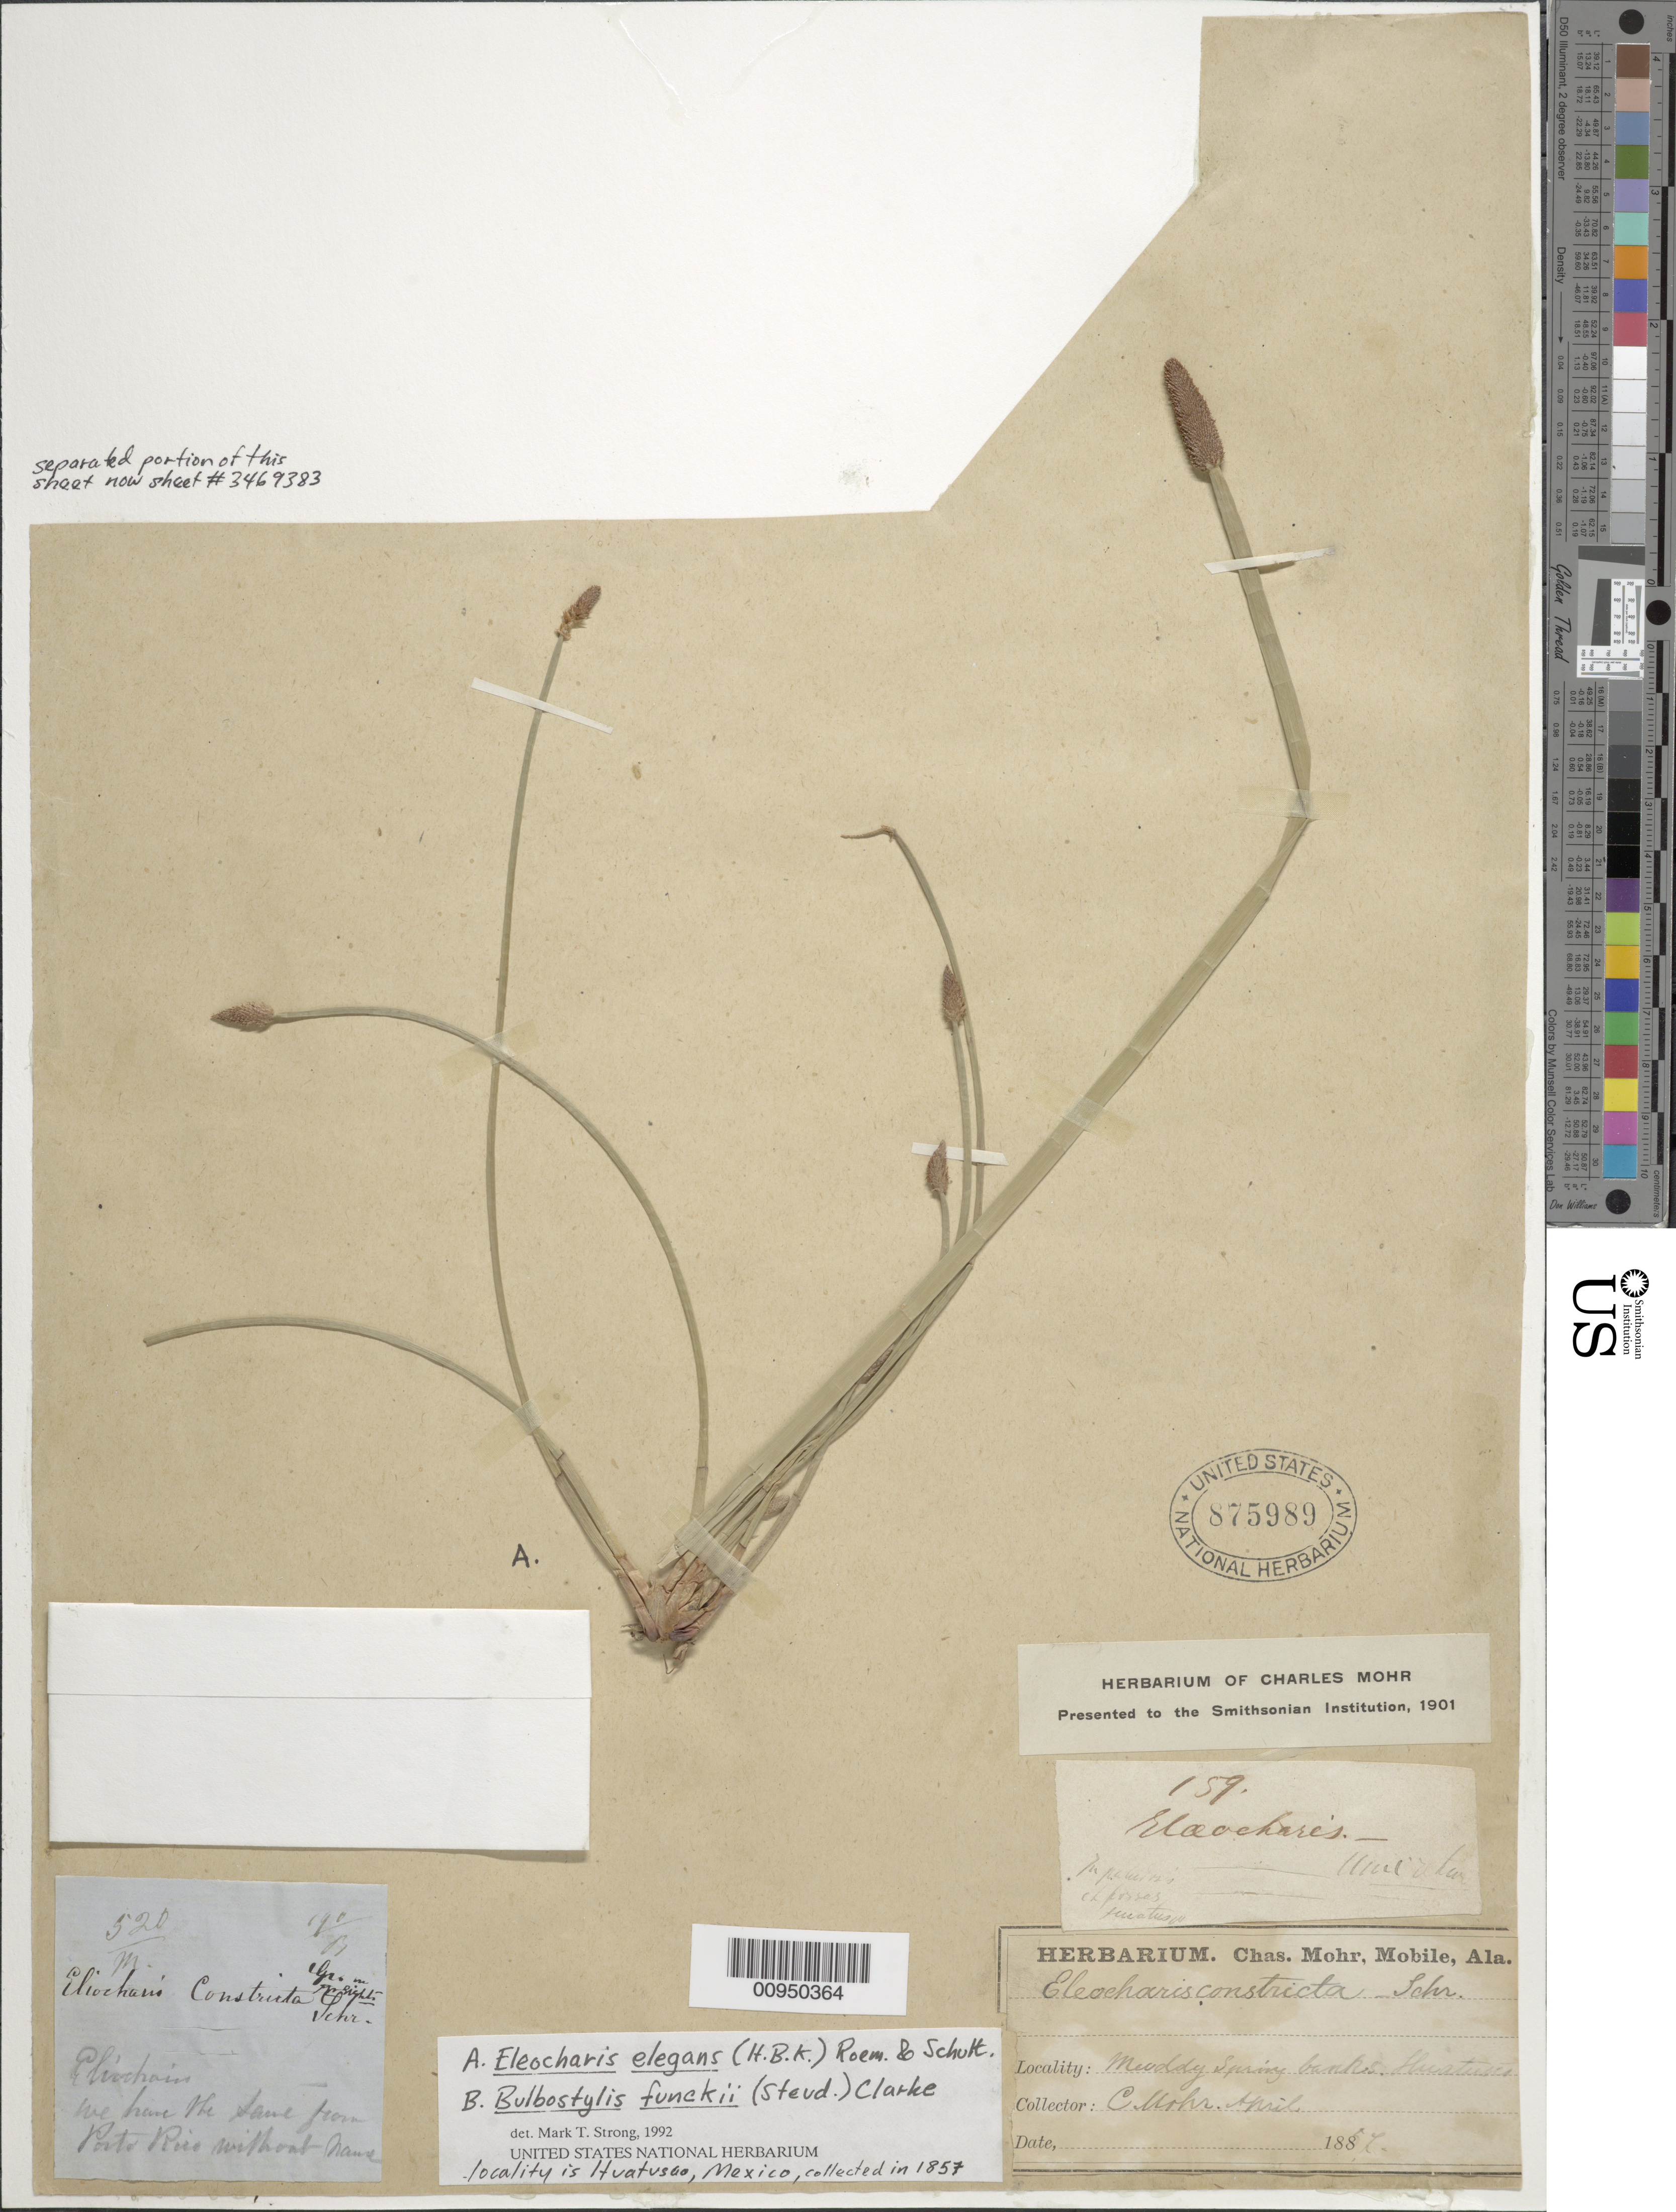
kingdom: Plantae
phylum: Tracheophyta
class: Liliopsida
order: Poales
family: Cyperaceae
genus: Eleocharis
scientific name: Eleocharis elegans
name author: (Kunth) Roem. & Schult.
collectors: C. T. Mohr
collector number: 520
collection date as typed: Apr 1857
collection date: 1857-04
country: Mexico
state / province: Veracruz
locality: Huatusco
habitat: Muddy spring banks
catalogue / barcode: US 875989